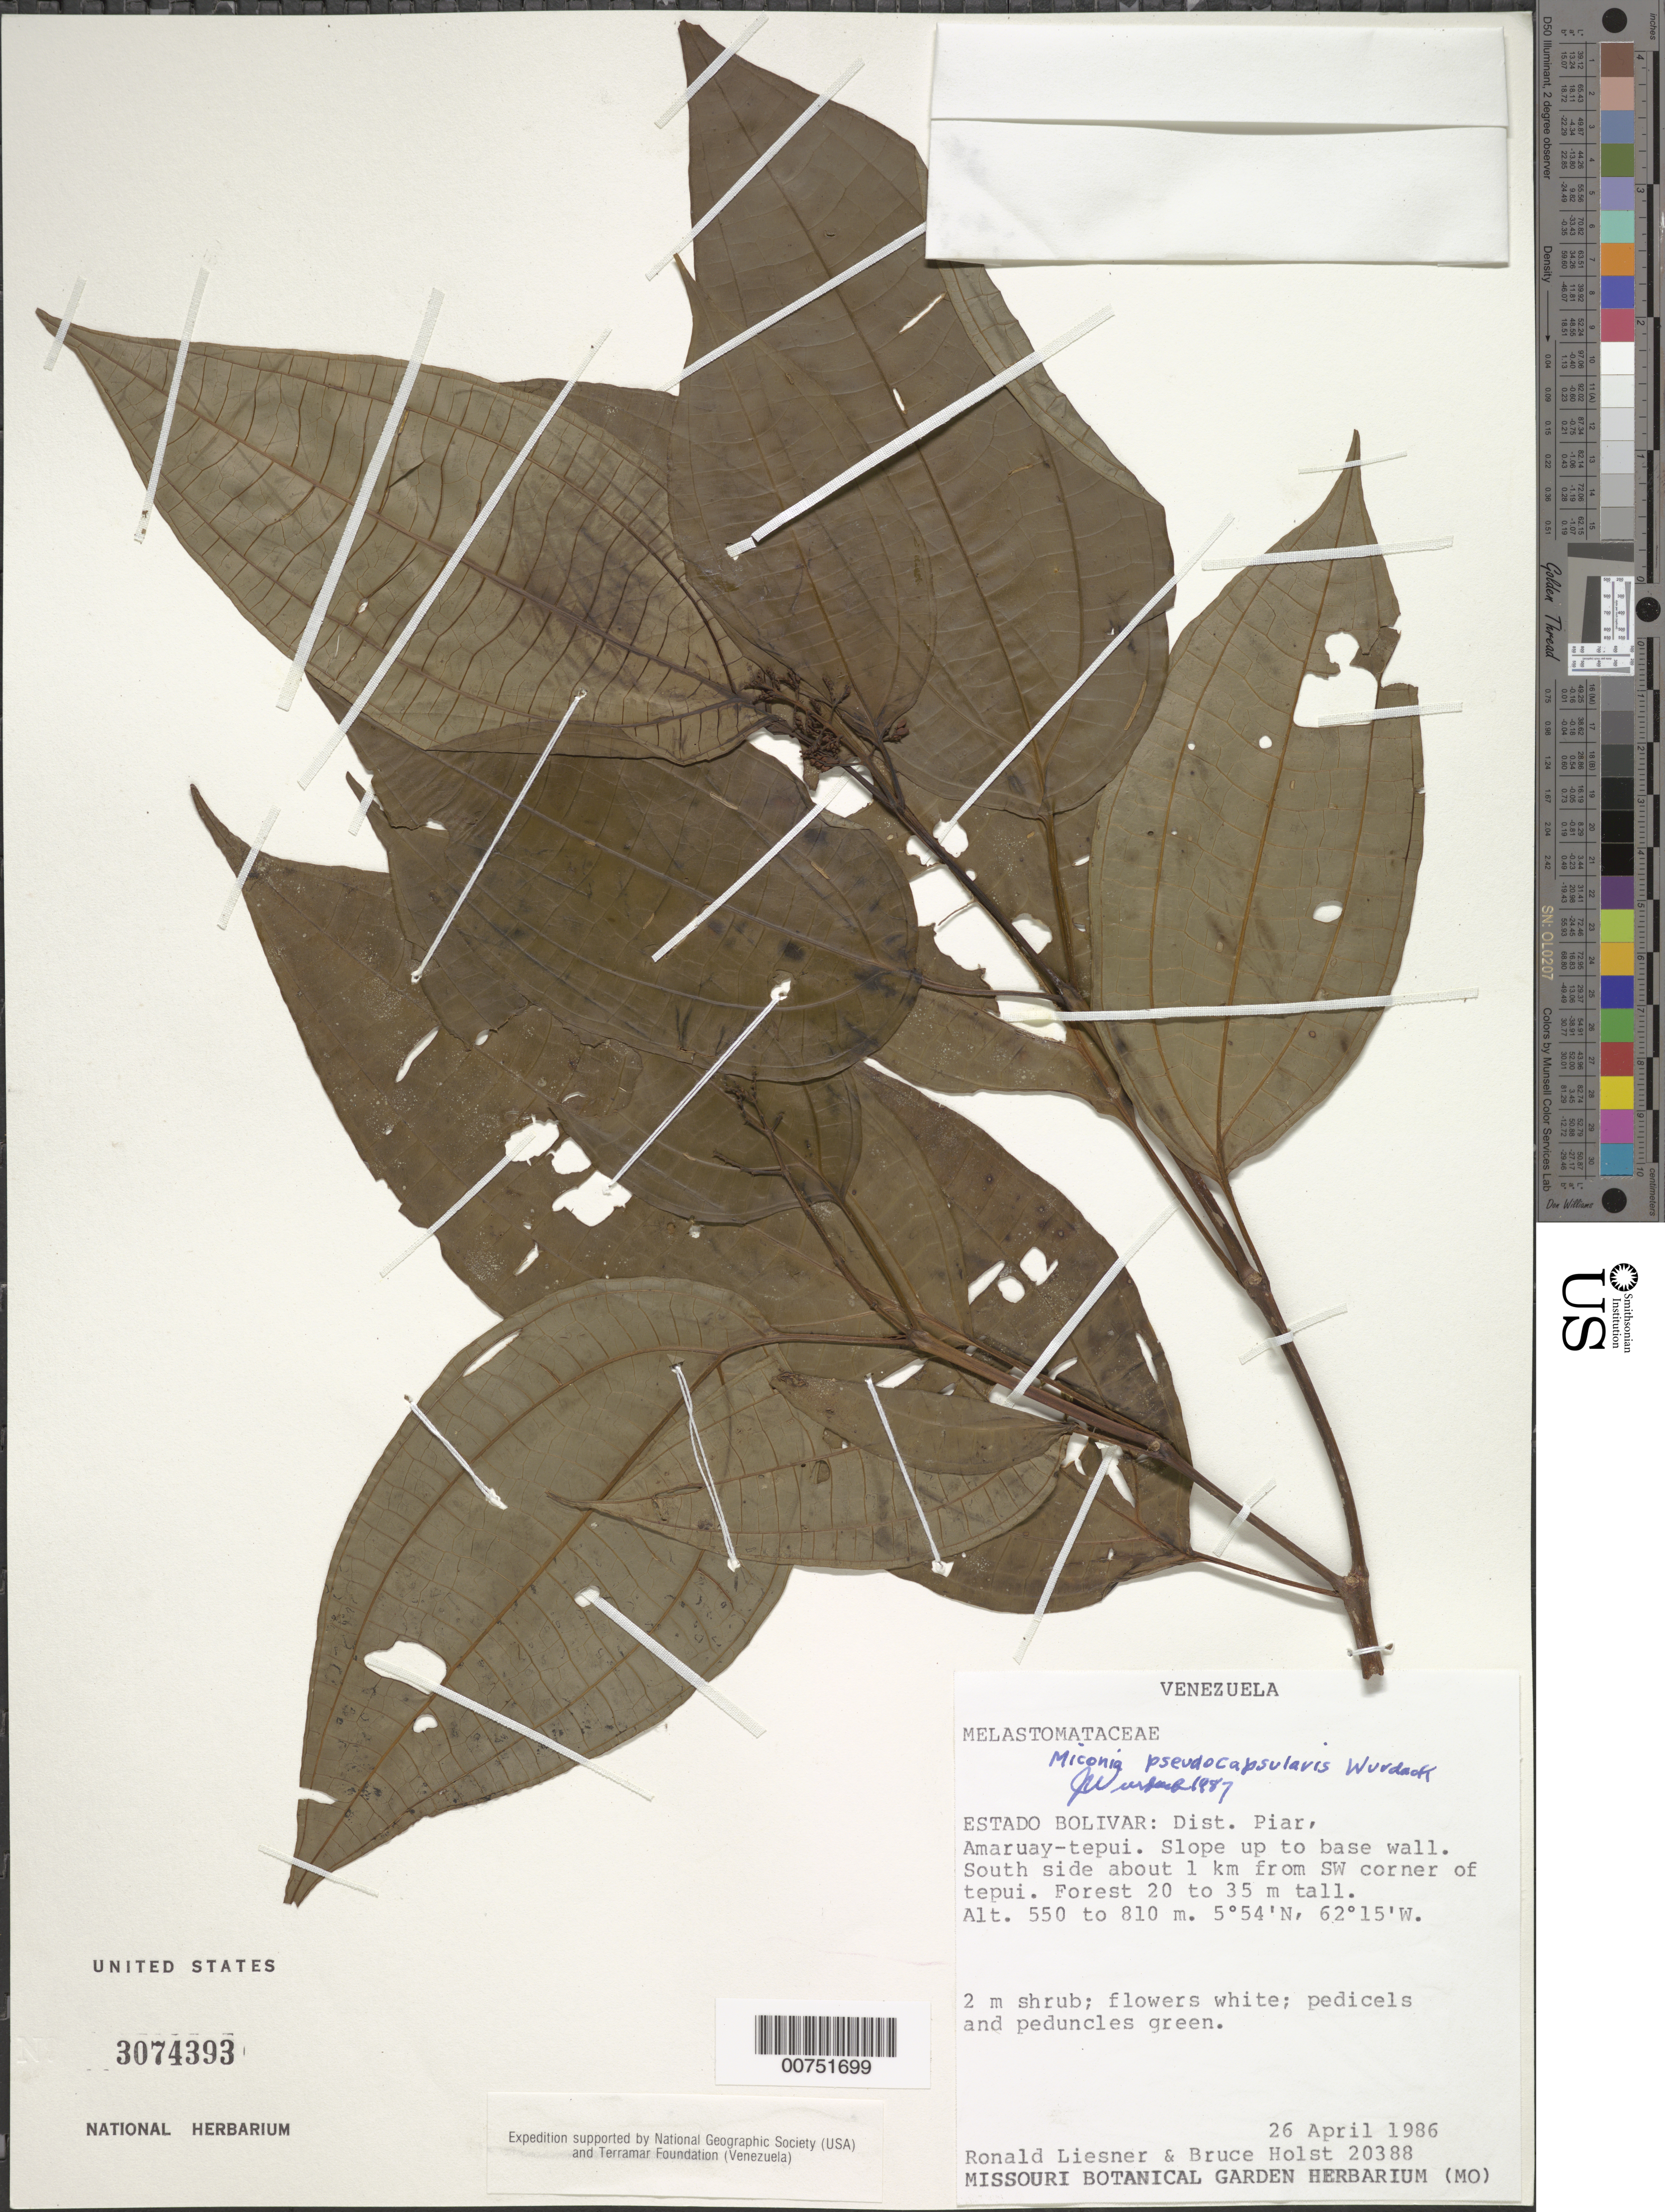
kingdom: Plantae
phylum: Tracheophyta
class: Magnoliopsida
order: Myrtales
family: Melastomataceae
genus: Miconia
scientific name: Miconia pseudocapsularis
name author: Wurdack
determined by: Wurdack, John J., (US), US (UNITED STATES)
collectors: R. L. Liesner & B. Holst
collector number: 20388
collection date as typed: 26-Apr-86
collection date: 1986-04-26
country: Venezuela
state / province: Bolívar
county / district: Piar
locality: Amaruay-tepuí, S side about 1 km from SW corner of tepuí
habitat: Slope up to base wall; forest 20-35 m tall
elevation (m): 550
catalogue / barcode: US 3074393